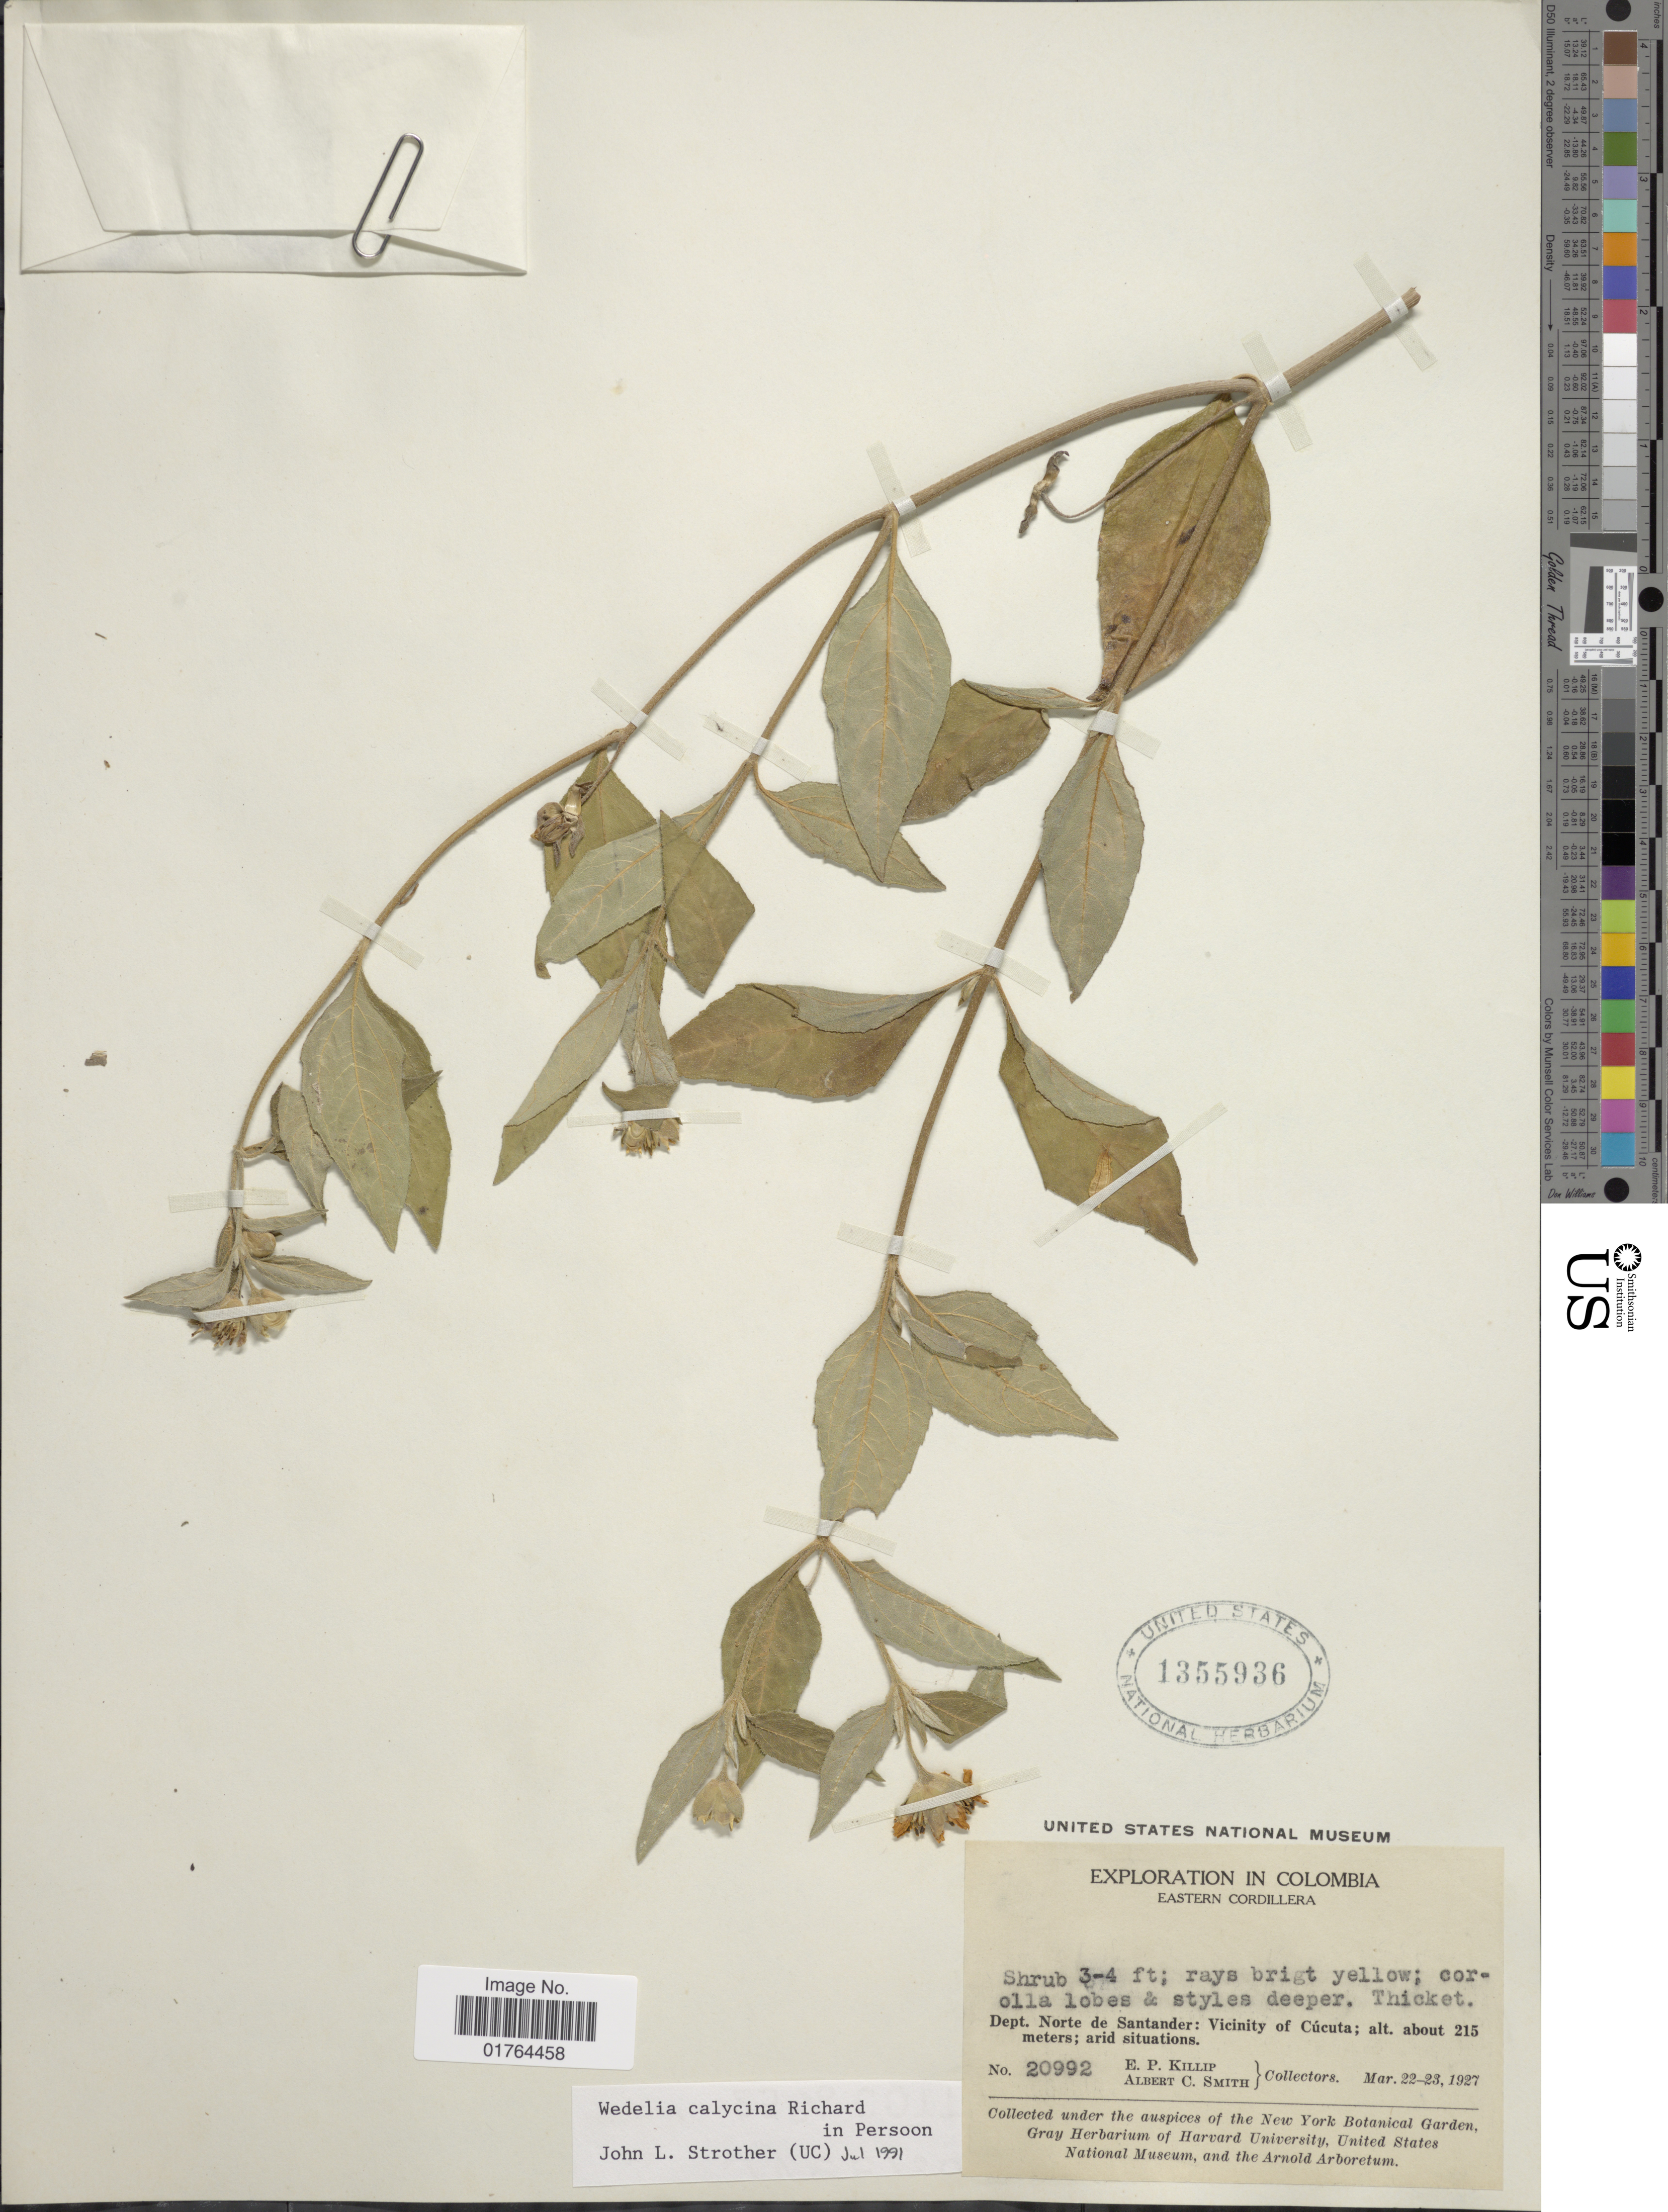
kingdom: Plantae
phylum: Tracheophyta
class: Magnoliopsida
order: Asterales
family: Asteraceae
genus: Wedelia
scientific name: Wedelia calycina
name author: Rich.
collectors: E. P. Killip & A. C. Smith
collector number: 20992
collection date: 1927-03-22/1927-03-23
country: Colombia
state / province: Norte de Santander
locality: Eastern Cordillera, Dept. Norte de Santander, Vicinity of Cucuta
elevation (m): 215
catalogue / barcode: US 1355936